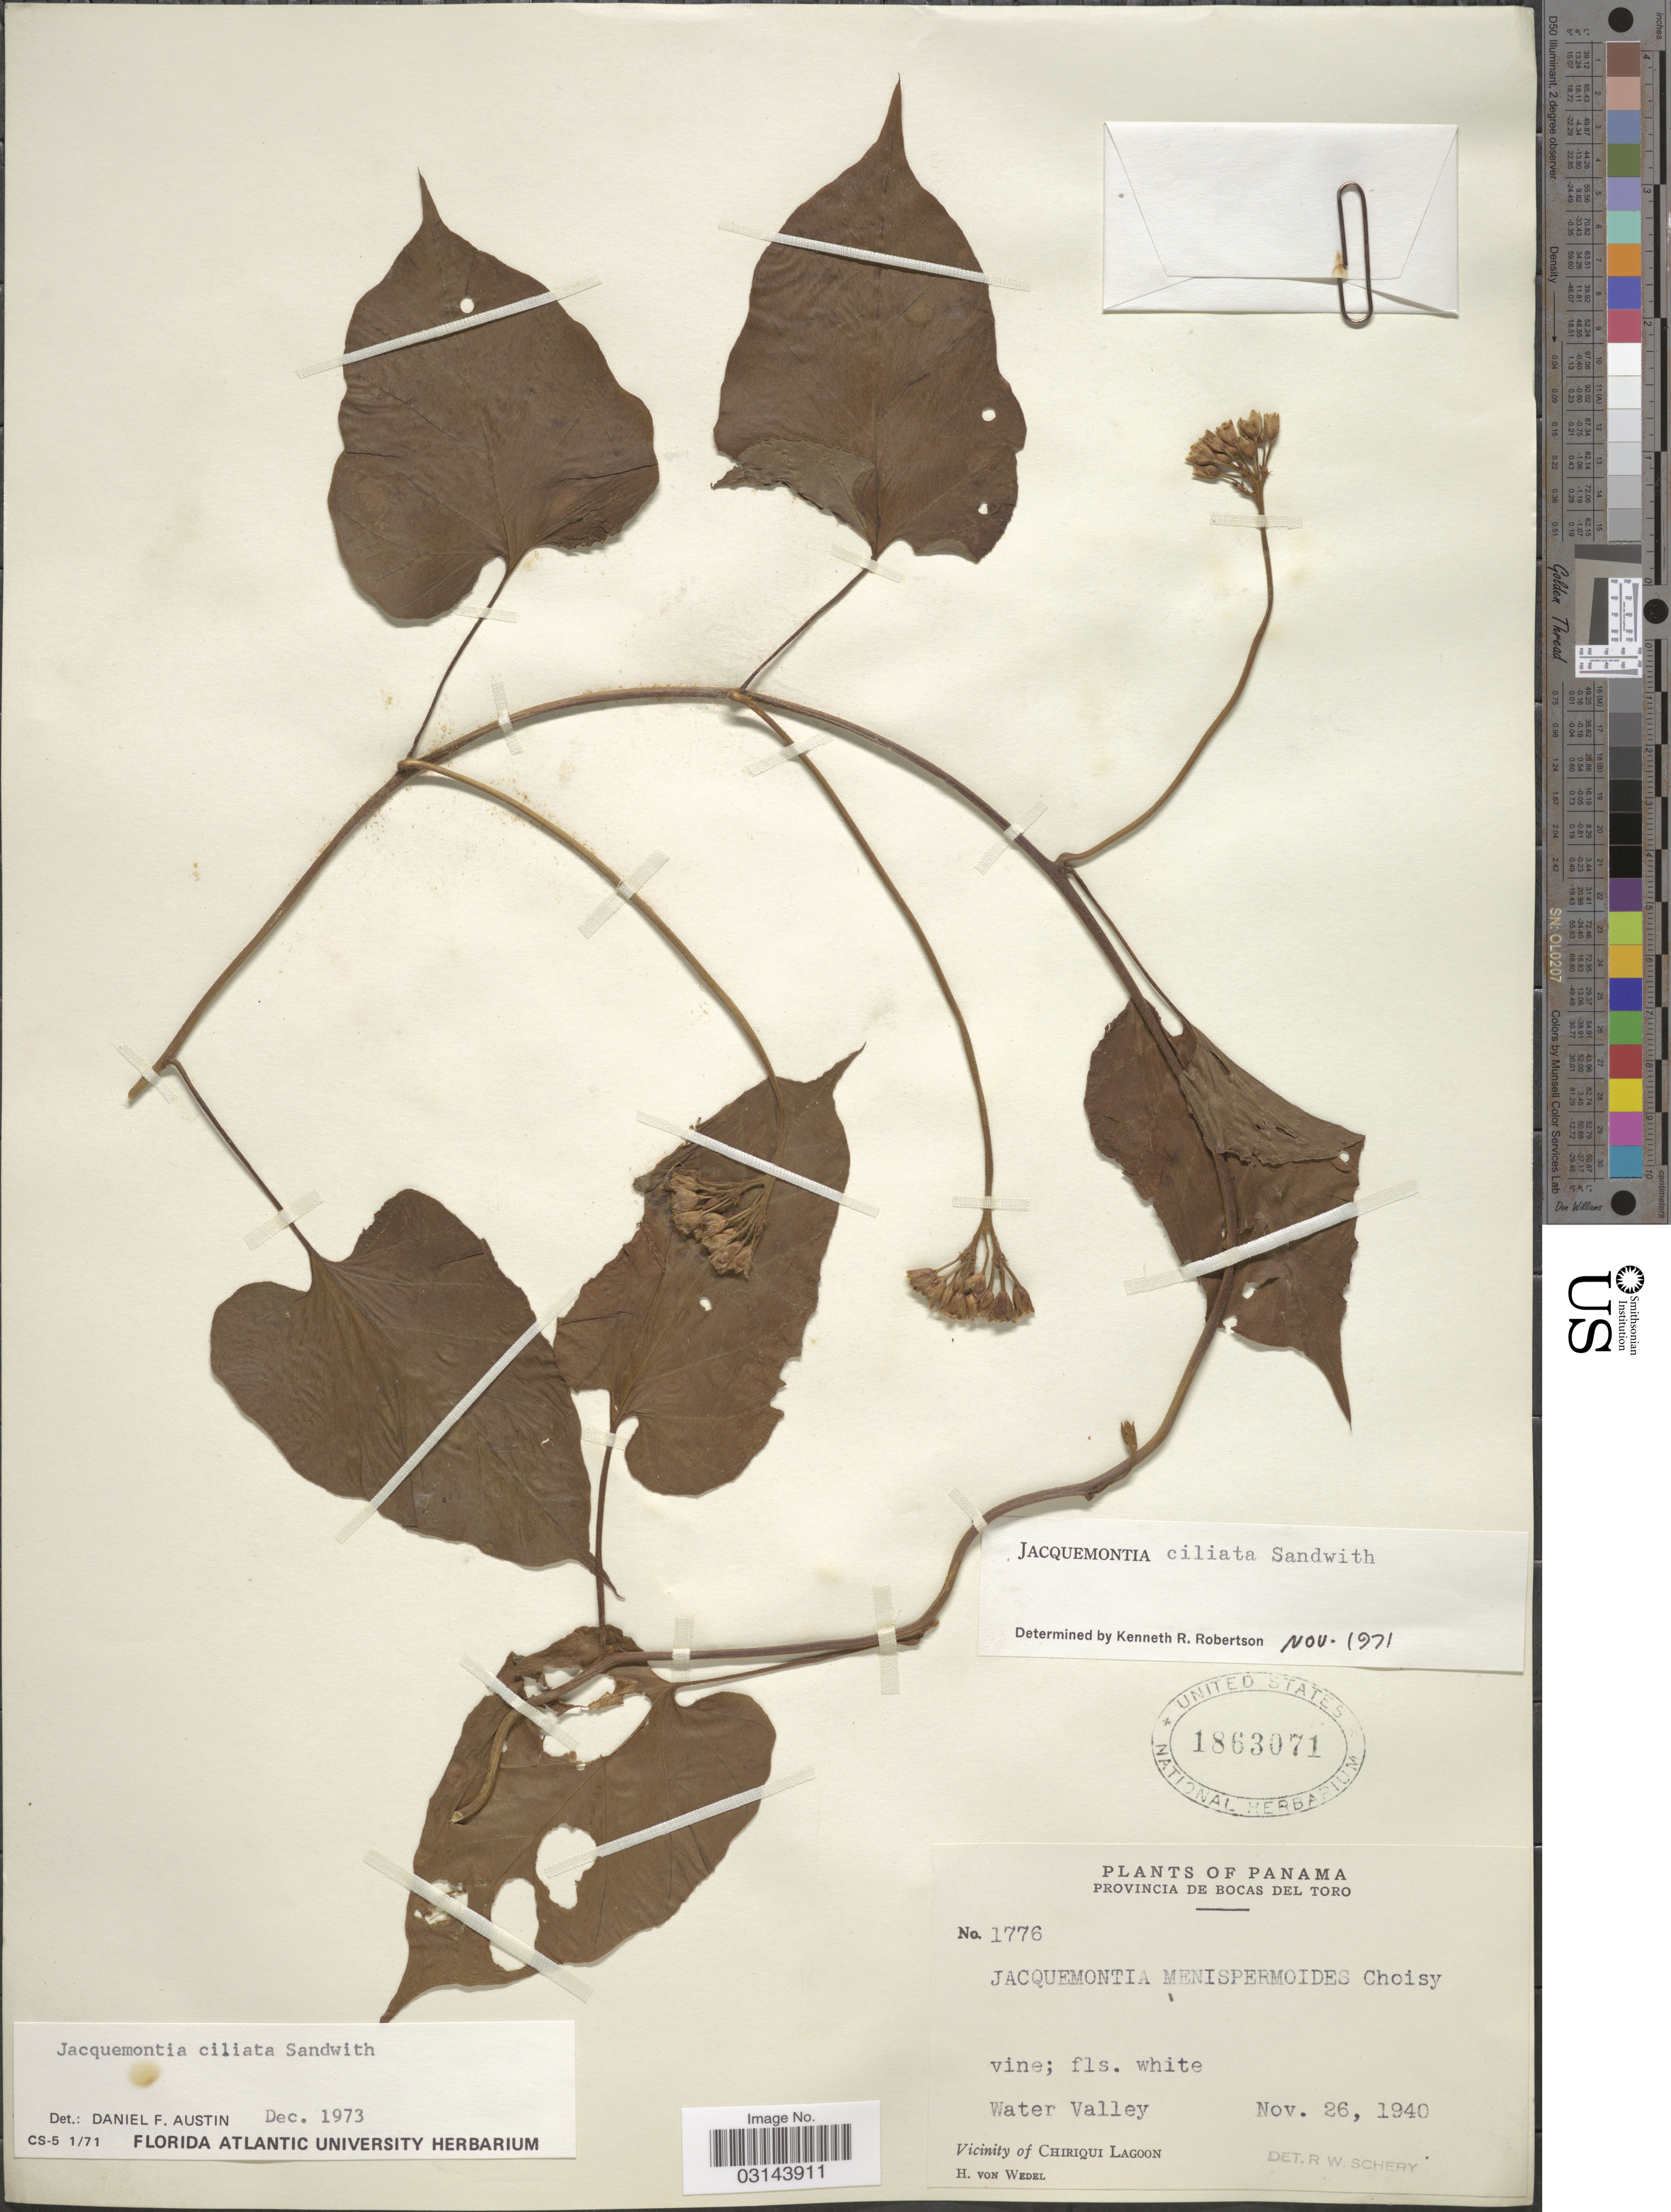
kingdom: Plantae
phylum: Tracheophyta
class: Magnoliopsida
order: Solanales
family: Convolvulaceae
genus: Jacquemontia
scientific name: Jacquemontia ciliata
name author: Sandwith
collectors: H. von Wedel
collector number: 1776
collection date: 1940-11-26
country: Panama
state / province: Bocas del Toro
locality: Provincia de Bocas del Toro. Water Valley. Vicinity of Chiriqui Lagoon.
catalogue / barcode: US 1863071